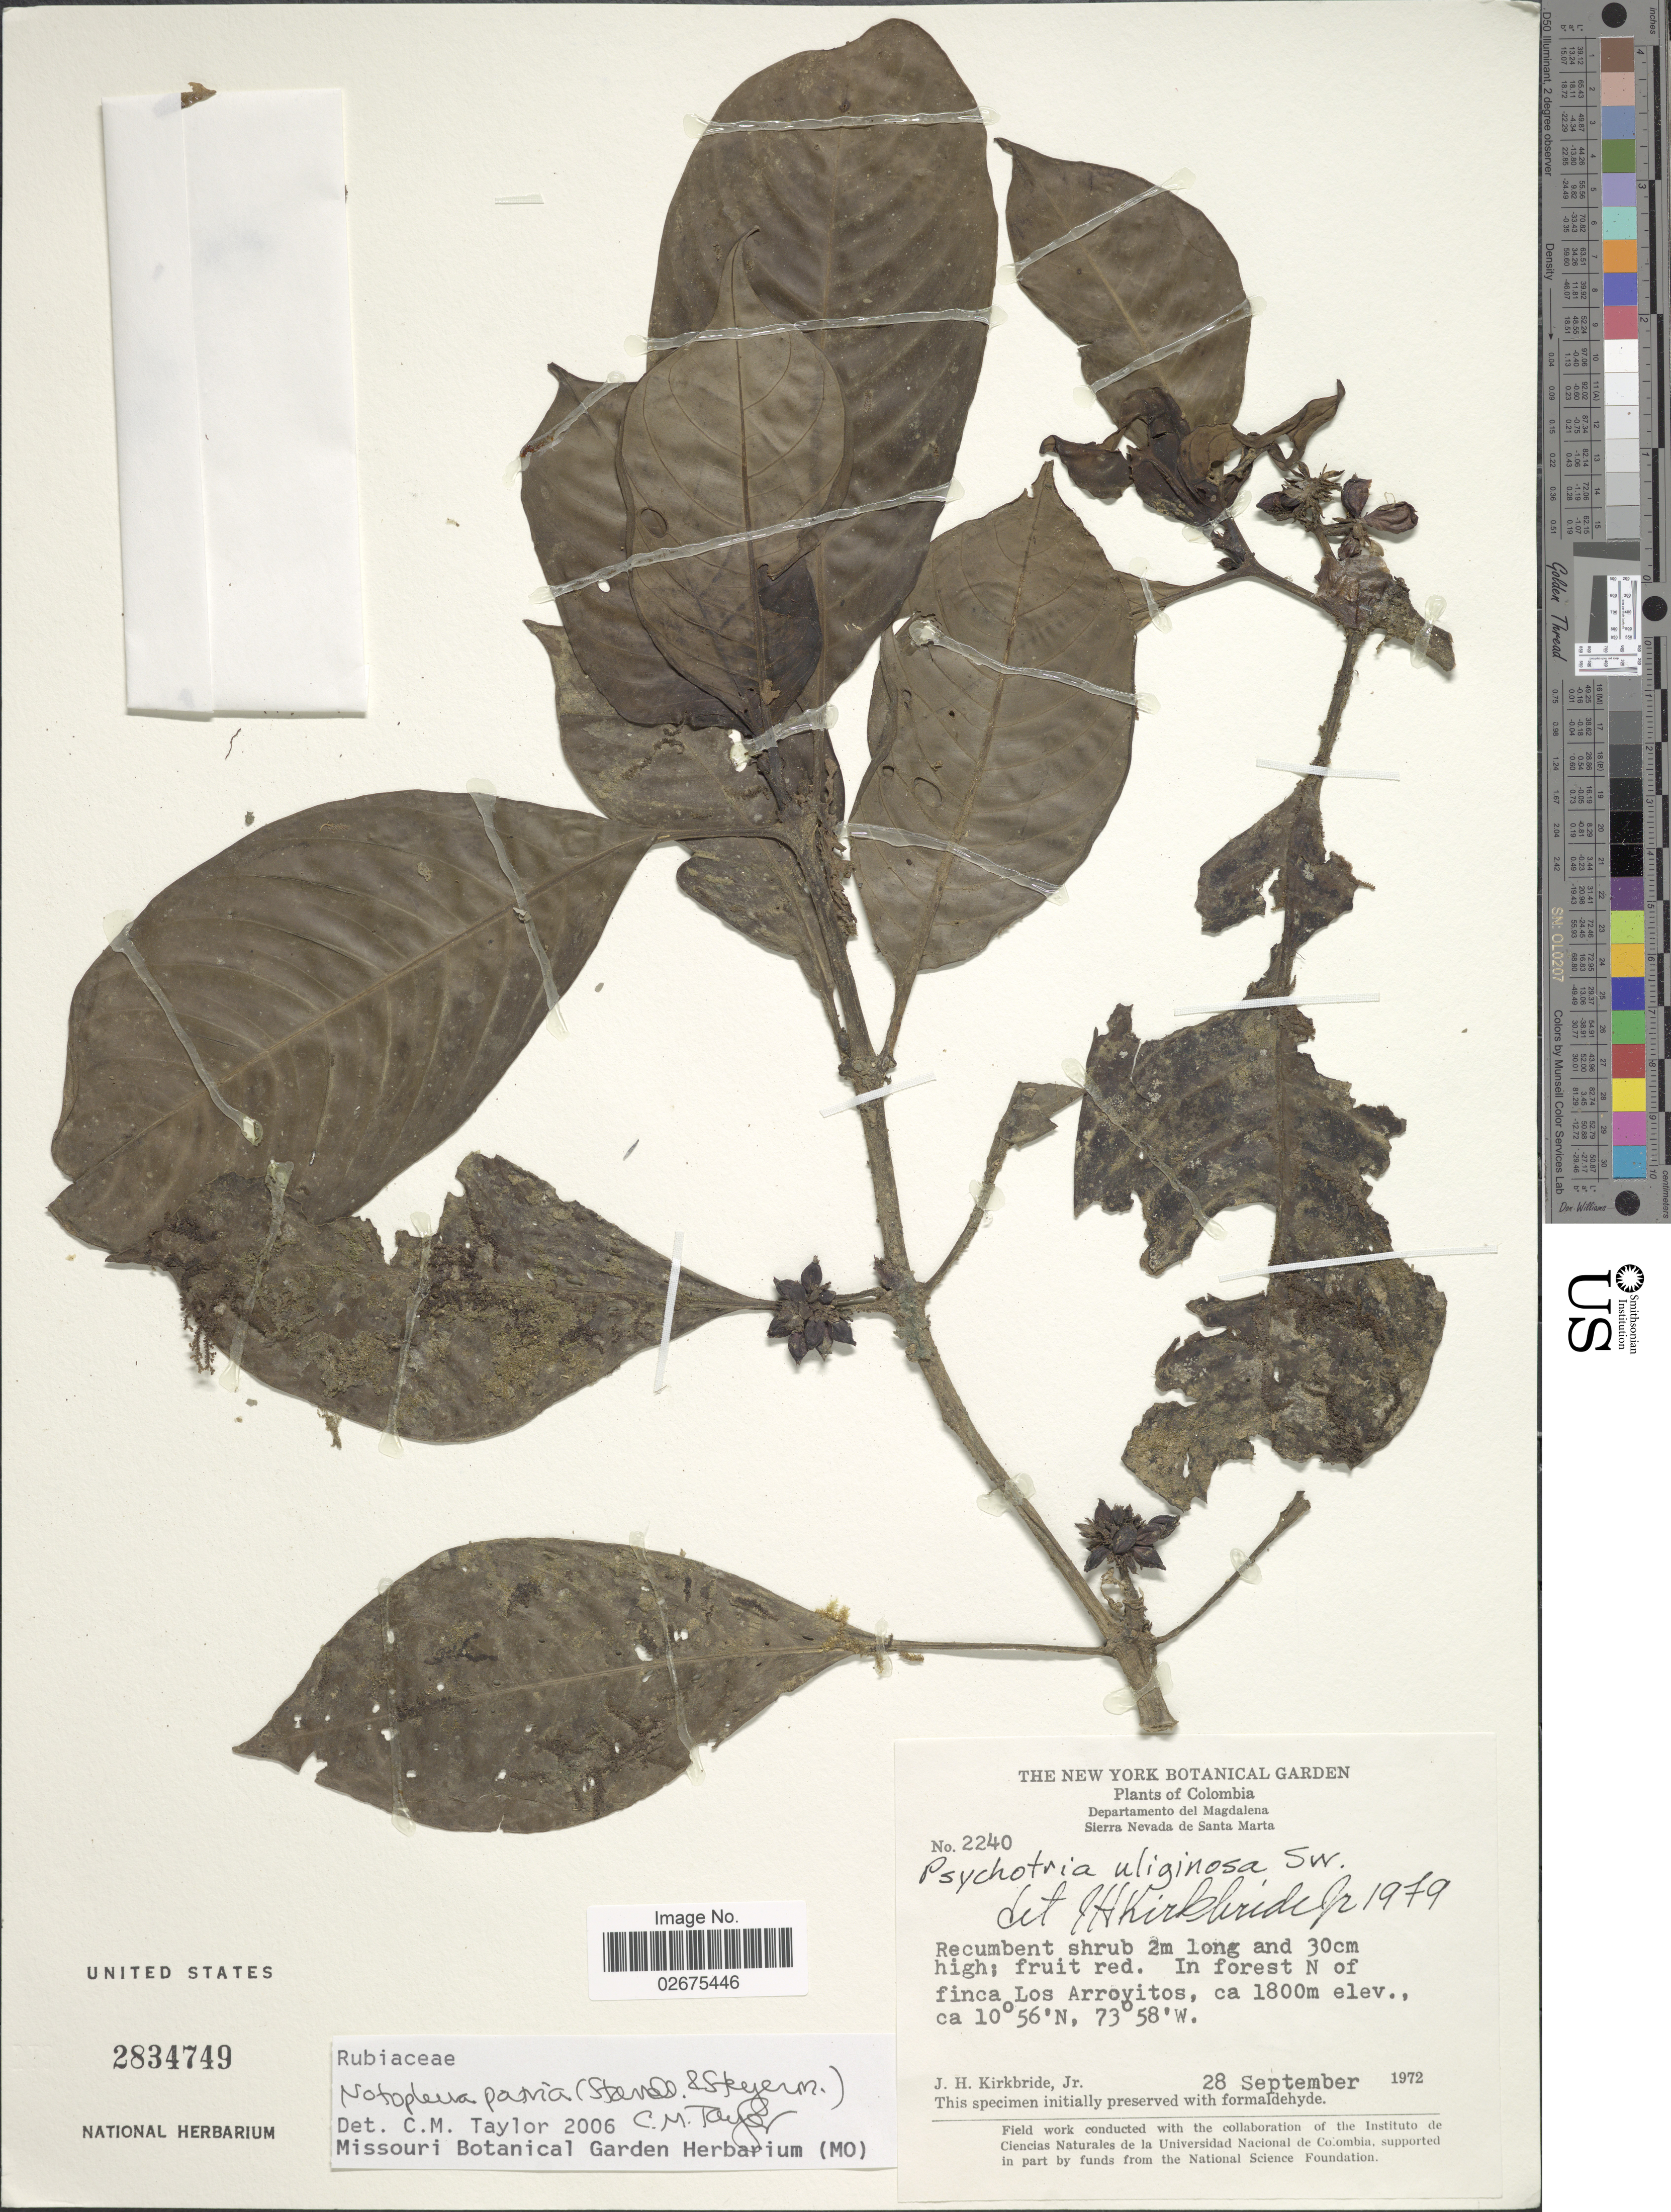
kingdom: Plantae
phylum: Tracheophyta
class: Magnoliopsida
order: Gentianales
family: Rubiaceae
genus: Notopleura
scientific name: Notopleura patria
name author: (Standl. & Styerm.) C.M. Taylor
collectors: J. H. Kirkbride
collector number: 2240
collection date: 1972-09-28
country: Colombia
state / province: Magdalena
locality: Sierra Nevada de Santa Marta. In forest N of finca Los Arroyitos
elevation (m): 1800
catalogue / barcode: US 2834749